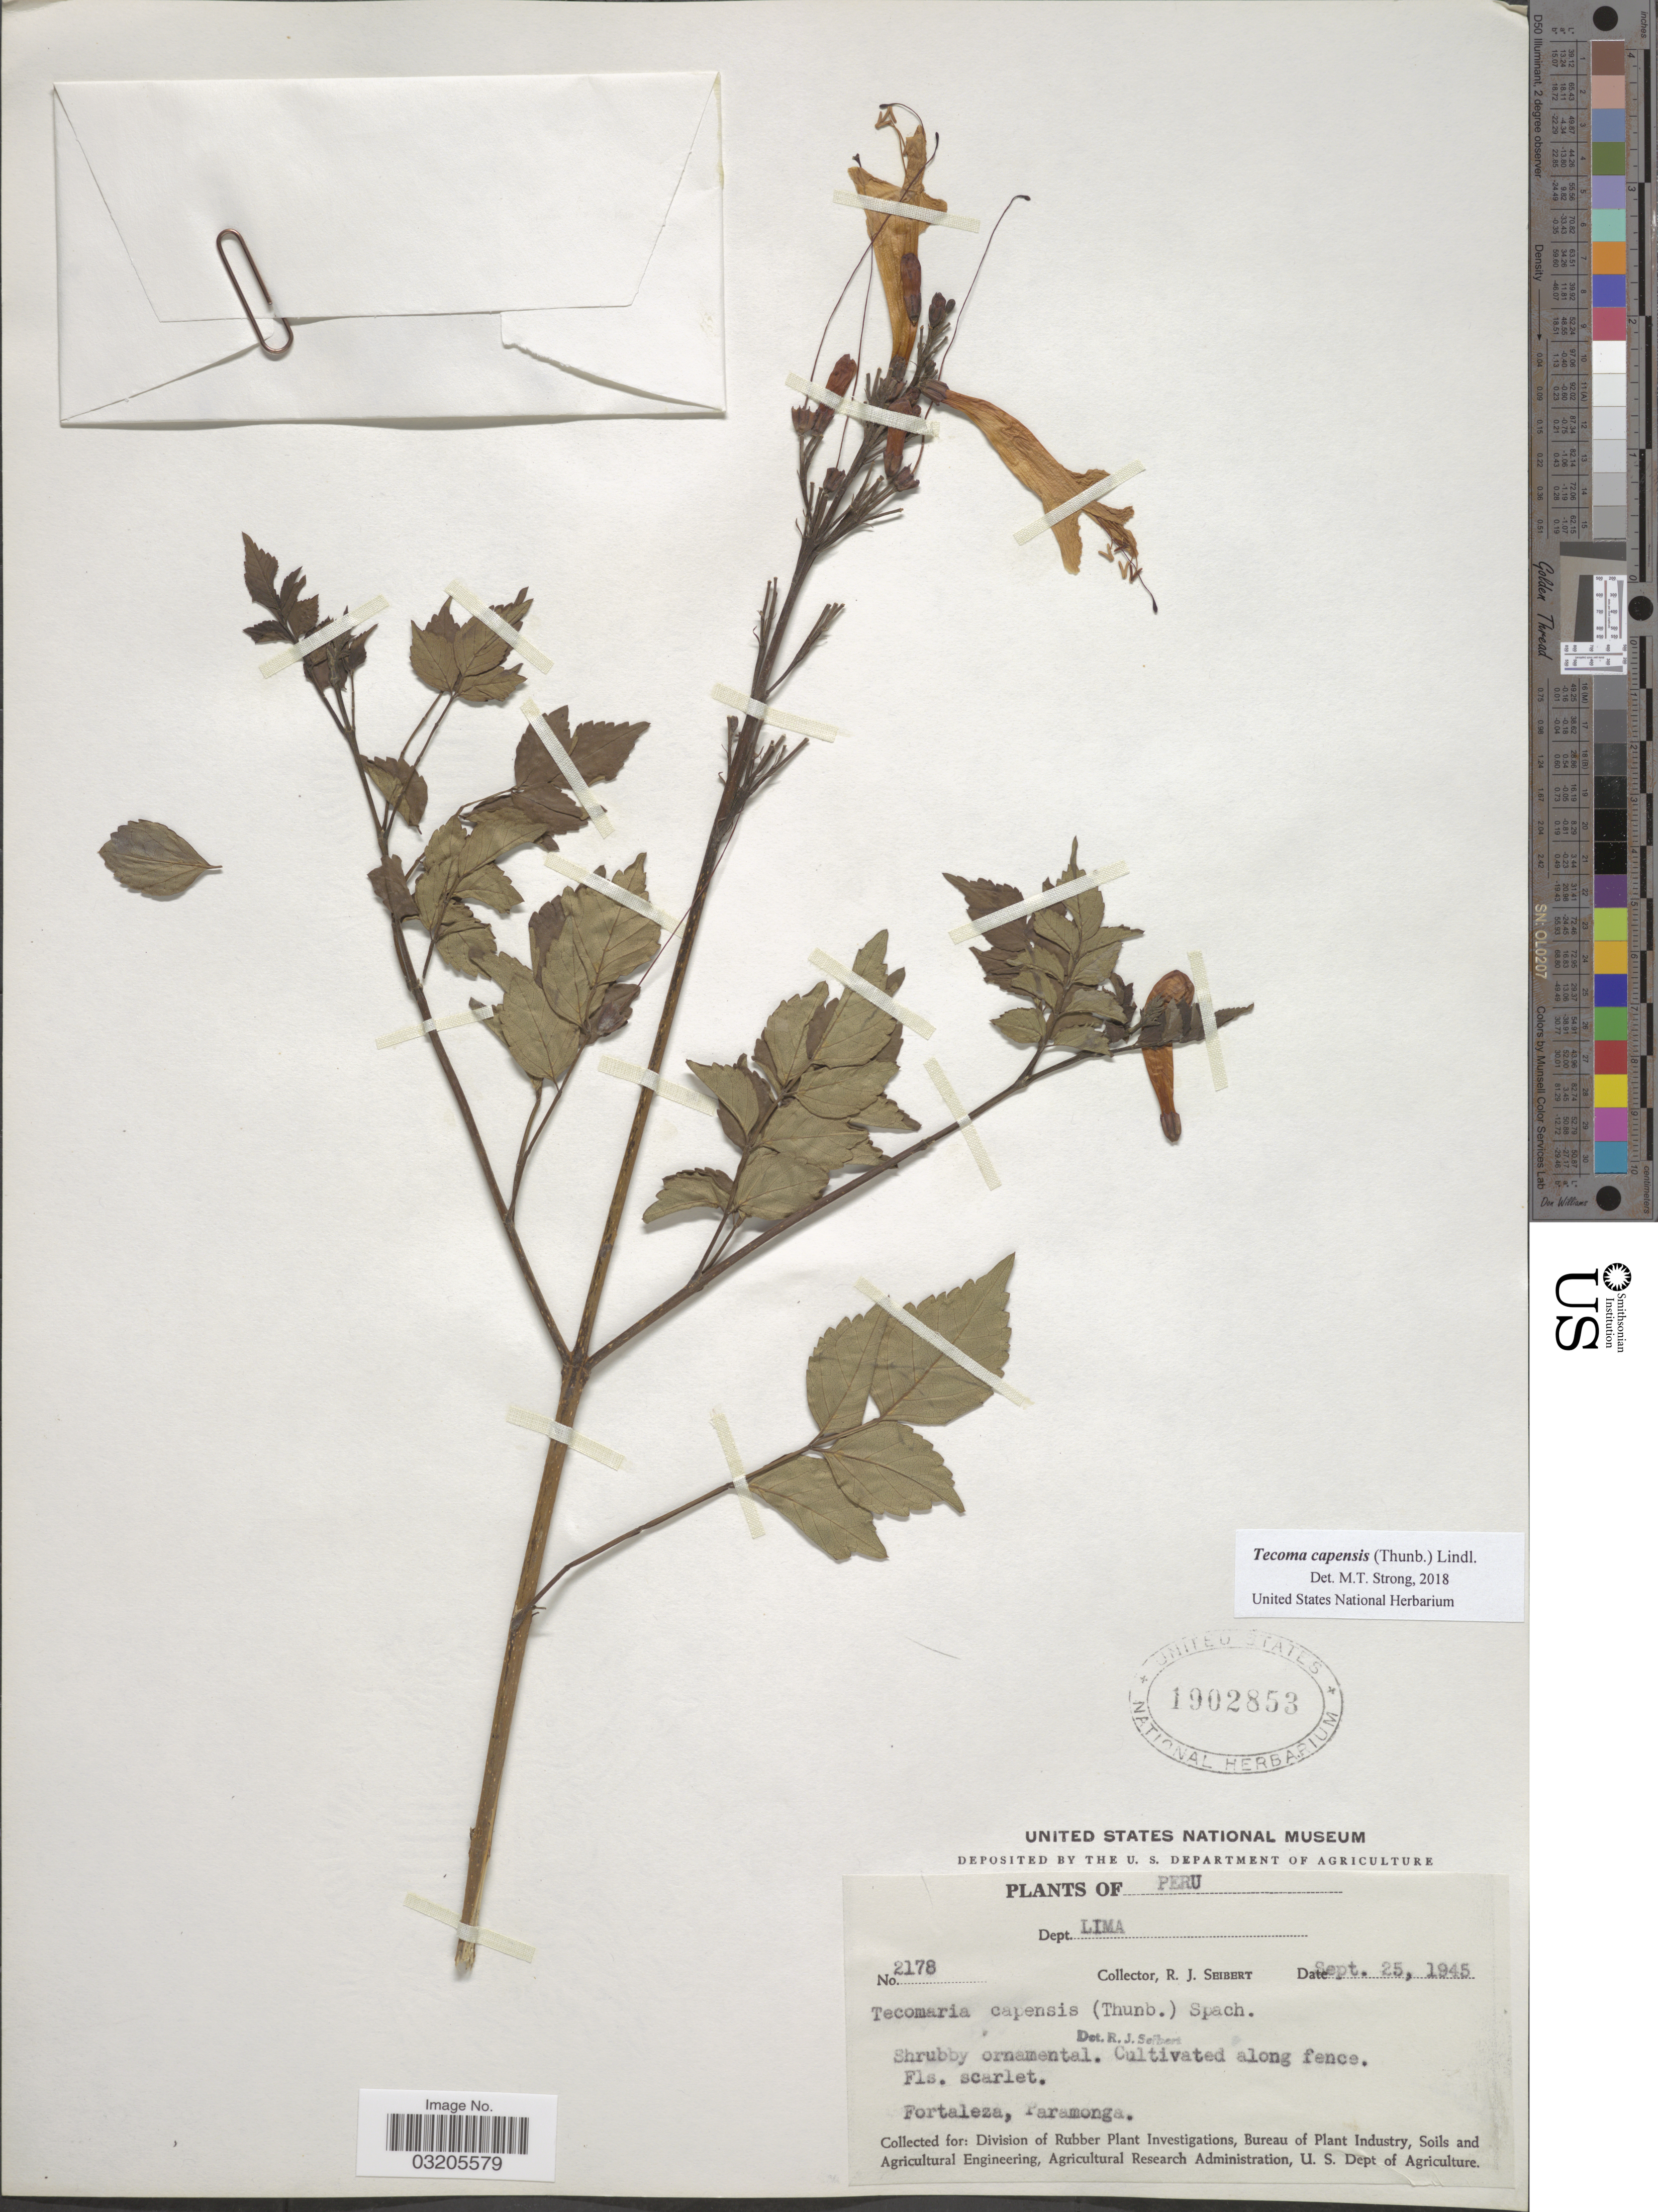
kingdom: Plantae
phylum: Tracheophyta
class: Magnoliopsida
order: Lamiales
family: Bignoniaceae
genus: Tecoma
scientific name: Tecoma capensis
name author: (Thunb.) Lindl.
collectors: R. J. Seibert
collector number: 2178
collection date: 1945-09-25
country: Peru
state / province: Lima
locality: Dept. Lima. Fortaleza, Paramonga.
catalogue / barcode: US 1902853